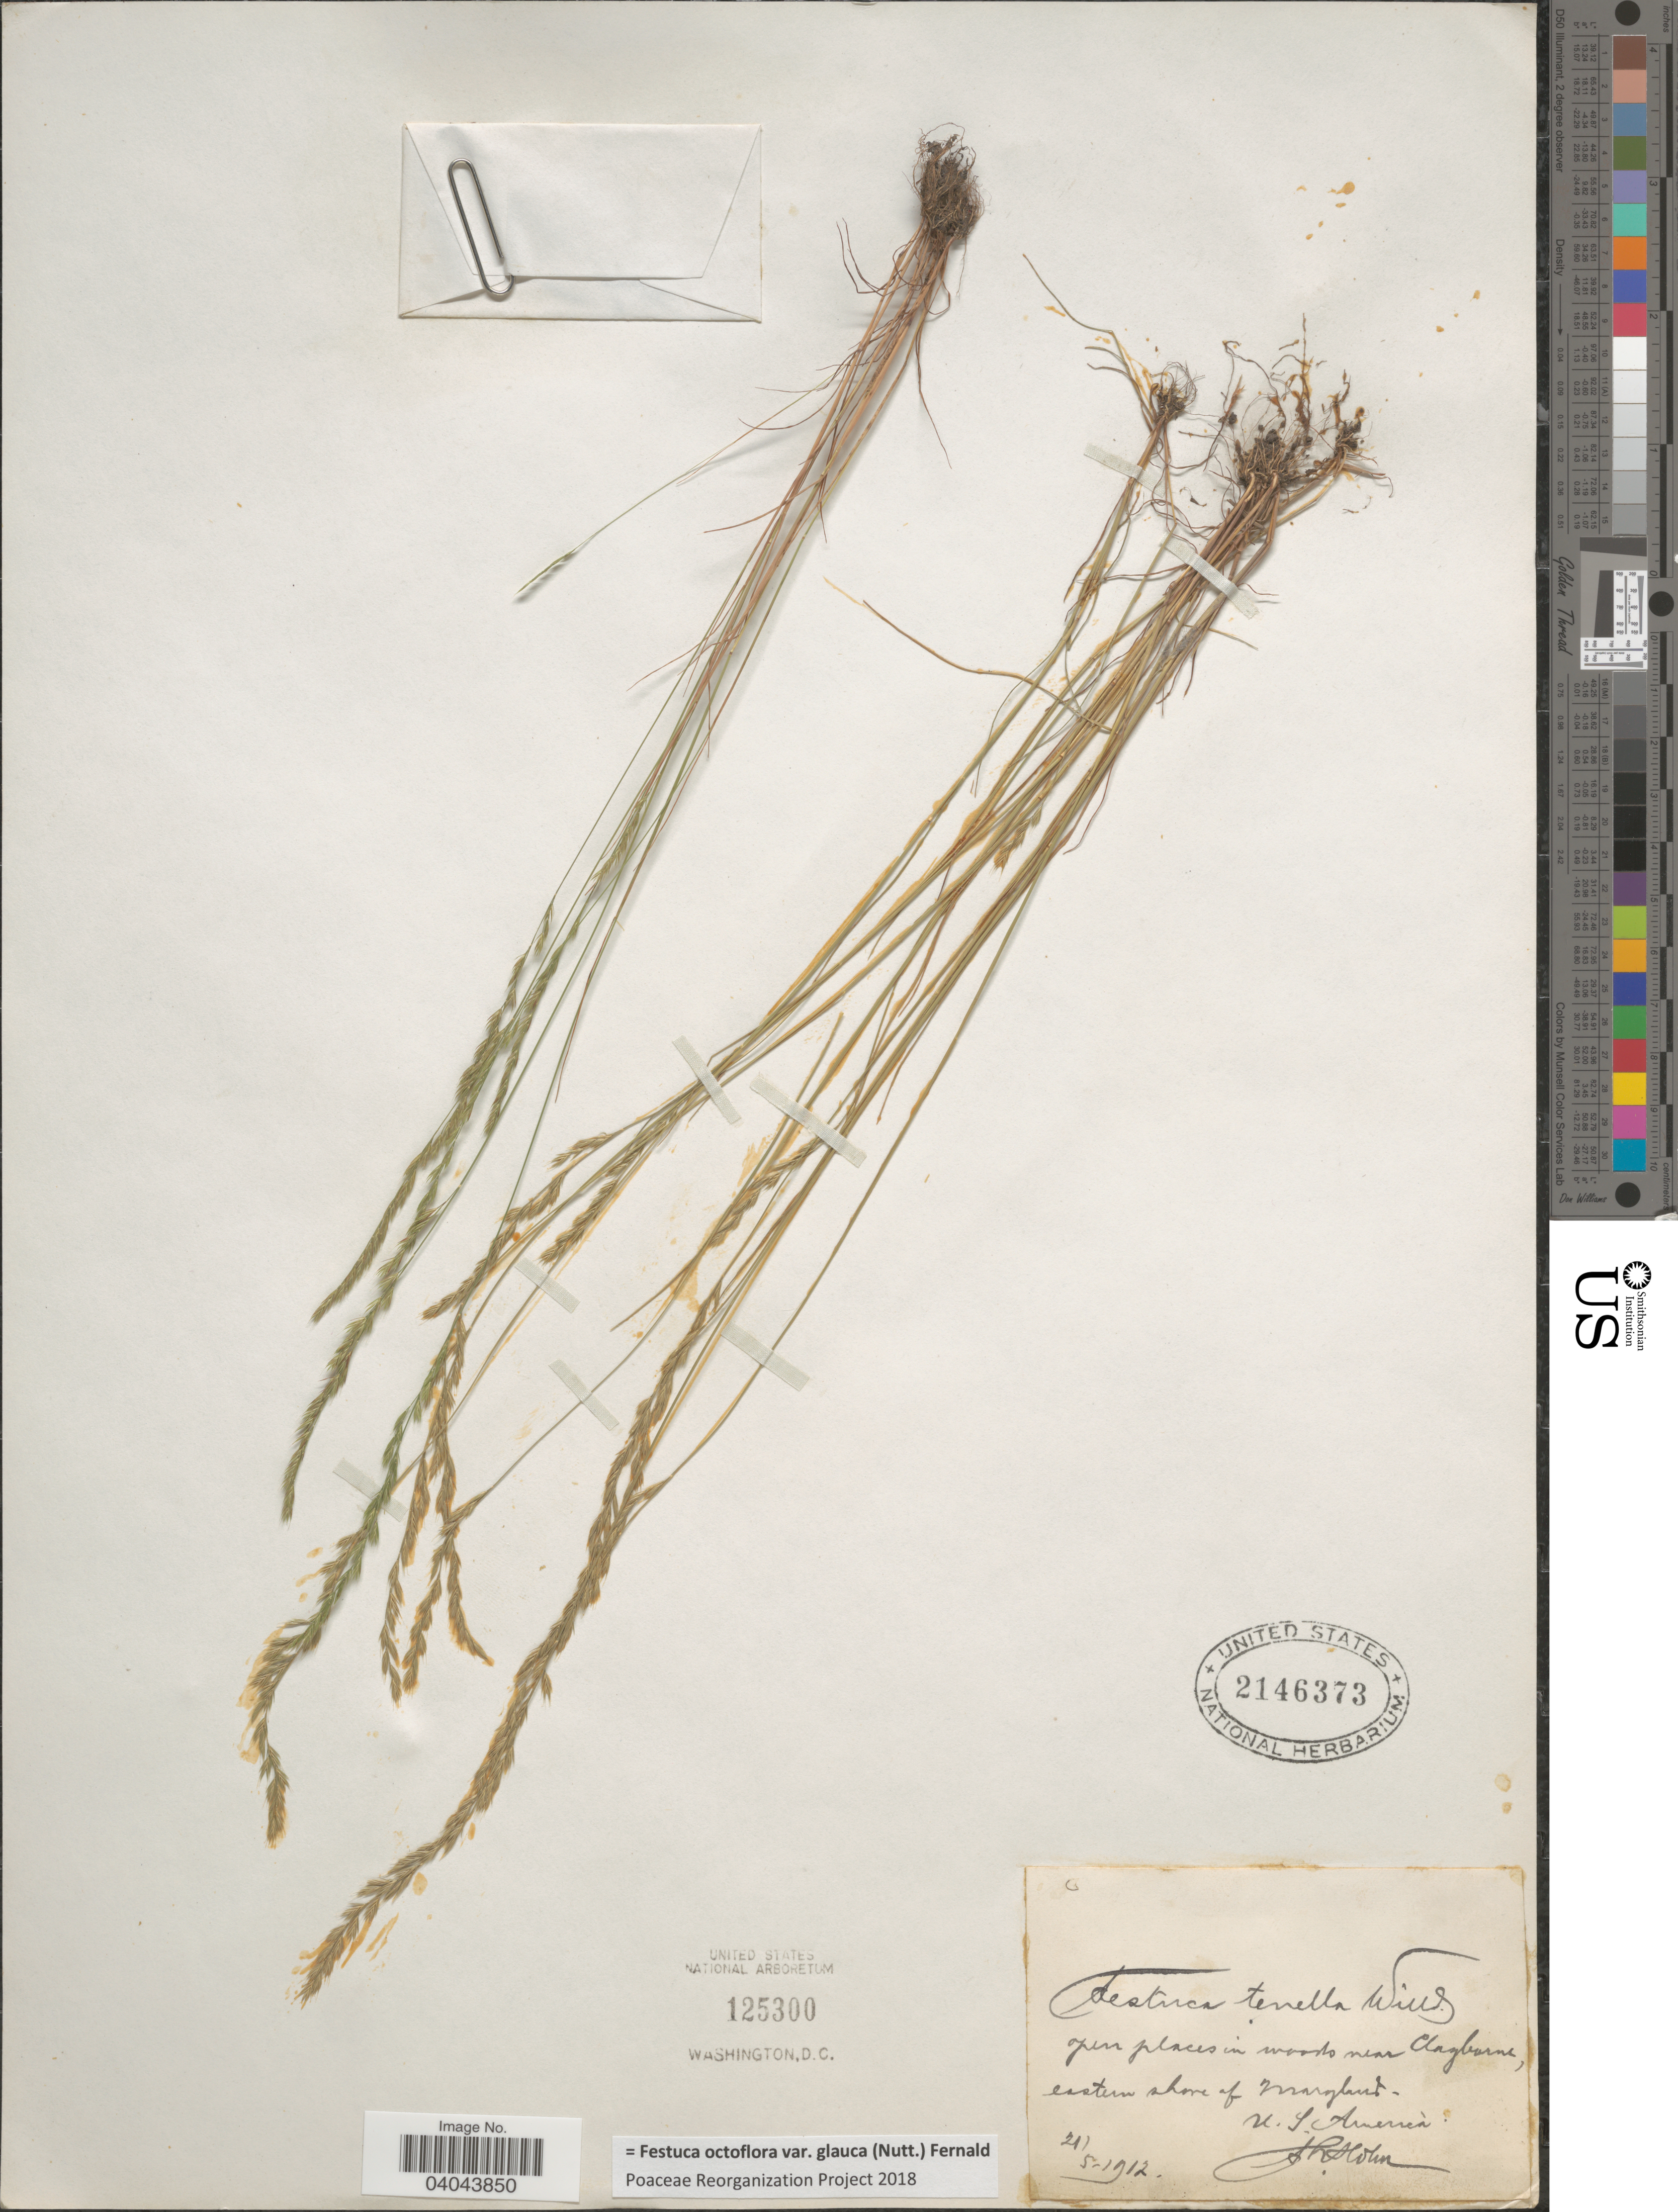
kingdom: Plantae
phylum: Tracheophyta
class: Liliopsida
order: Poales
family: Poaceae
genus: Festuca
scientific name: Festuca octoflora var. glauca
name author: (Nutt.) Fernald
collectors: S. H. Holm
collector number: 21 ?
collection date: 1912-05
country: United States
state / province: Maryland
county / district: Talbot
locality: Near Clayburne, eastern shore of Maryland. U. S. America.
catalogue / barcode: US 2146373